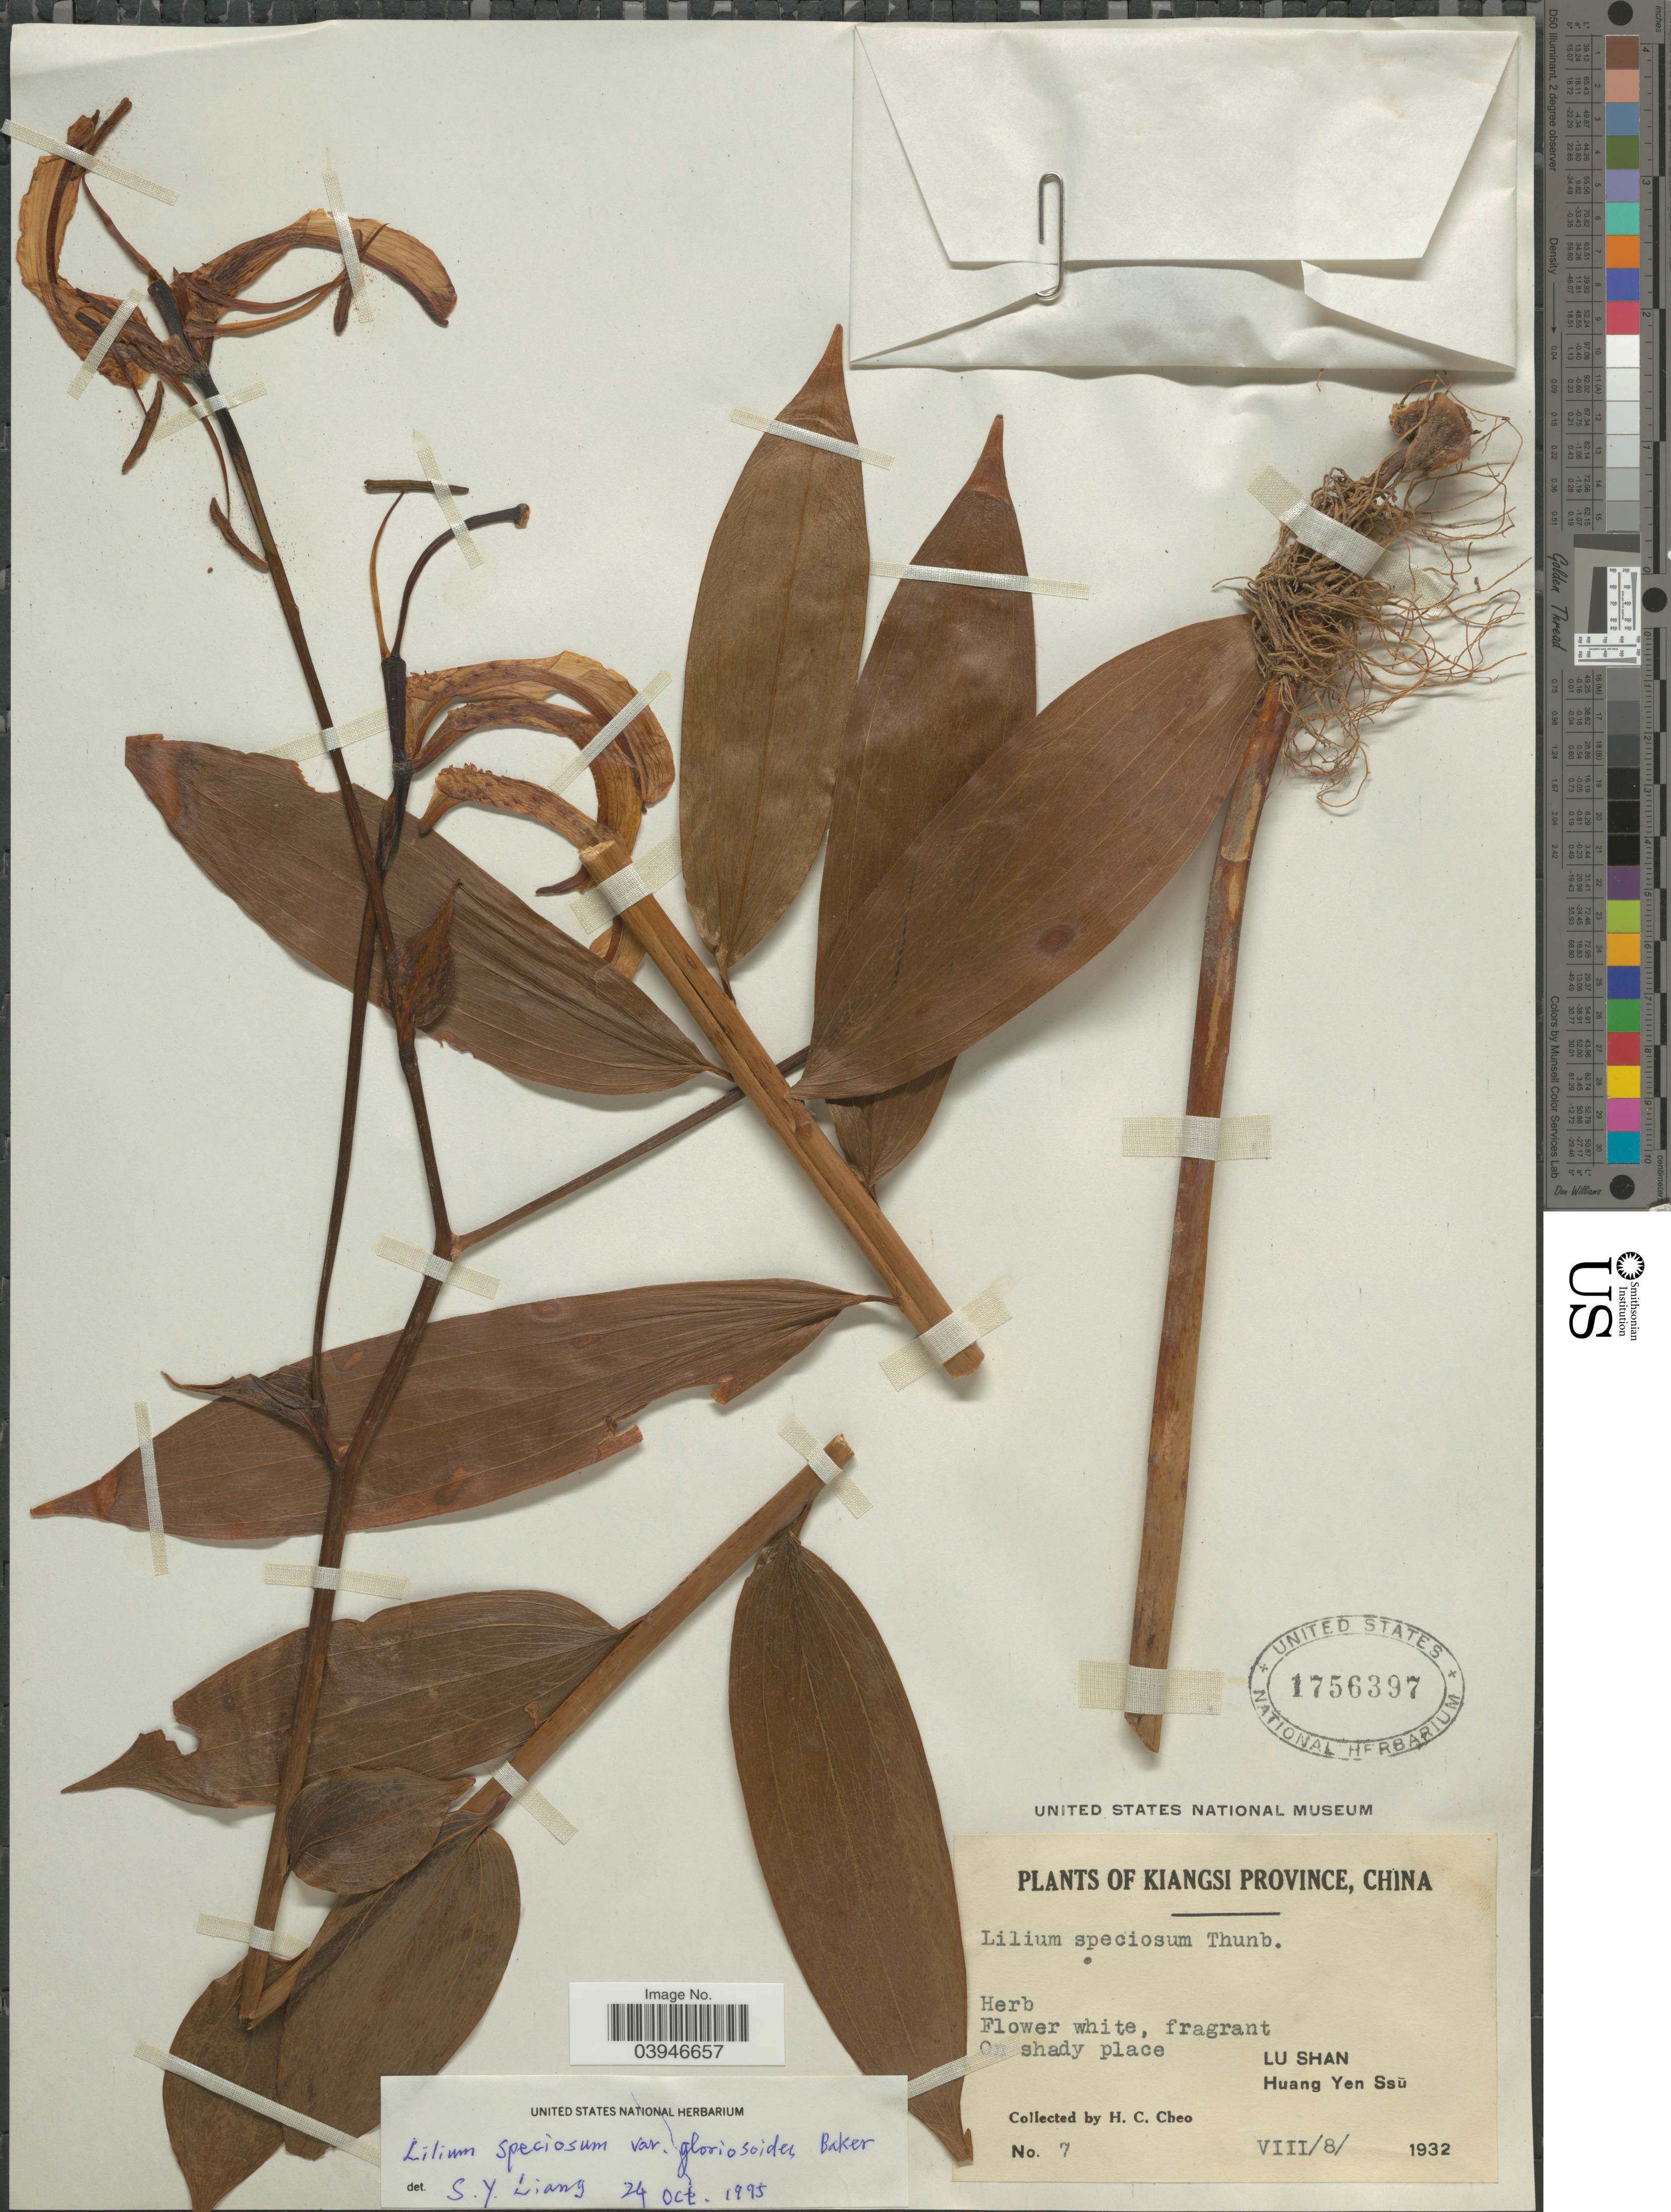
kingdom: Plantae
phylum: Tracheophyta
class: Liliopsida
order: Liliales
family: Liliaceae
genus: Lilium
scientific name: Lilium speciosum var. gloriosoides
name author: Baker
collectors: H. Cheo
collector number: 7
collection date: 1932-08-08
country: China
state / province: Jiangxi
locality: Kiangsi Province. Lu Shan. Huang Yen Ssũ.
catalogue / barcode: US 1756397